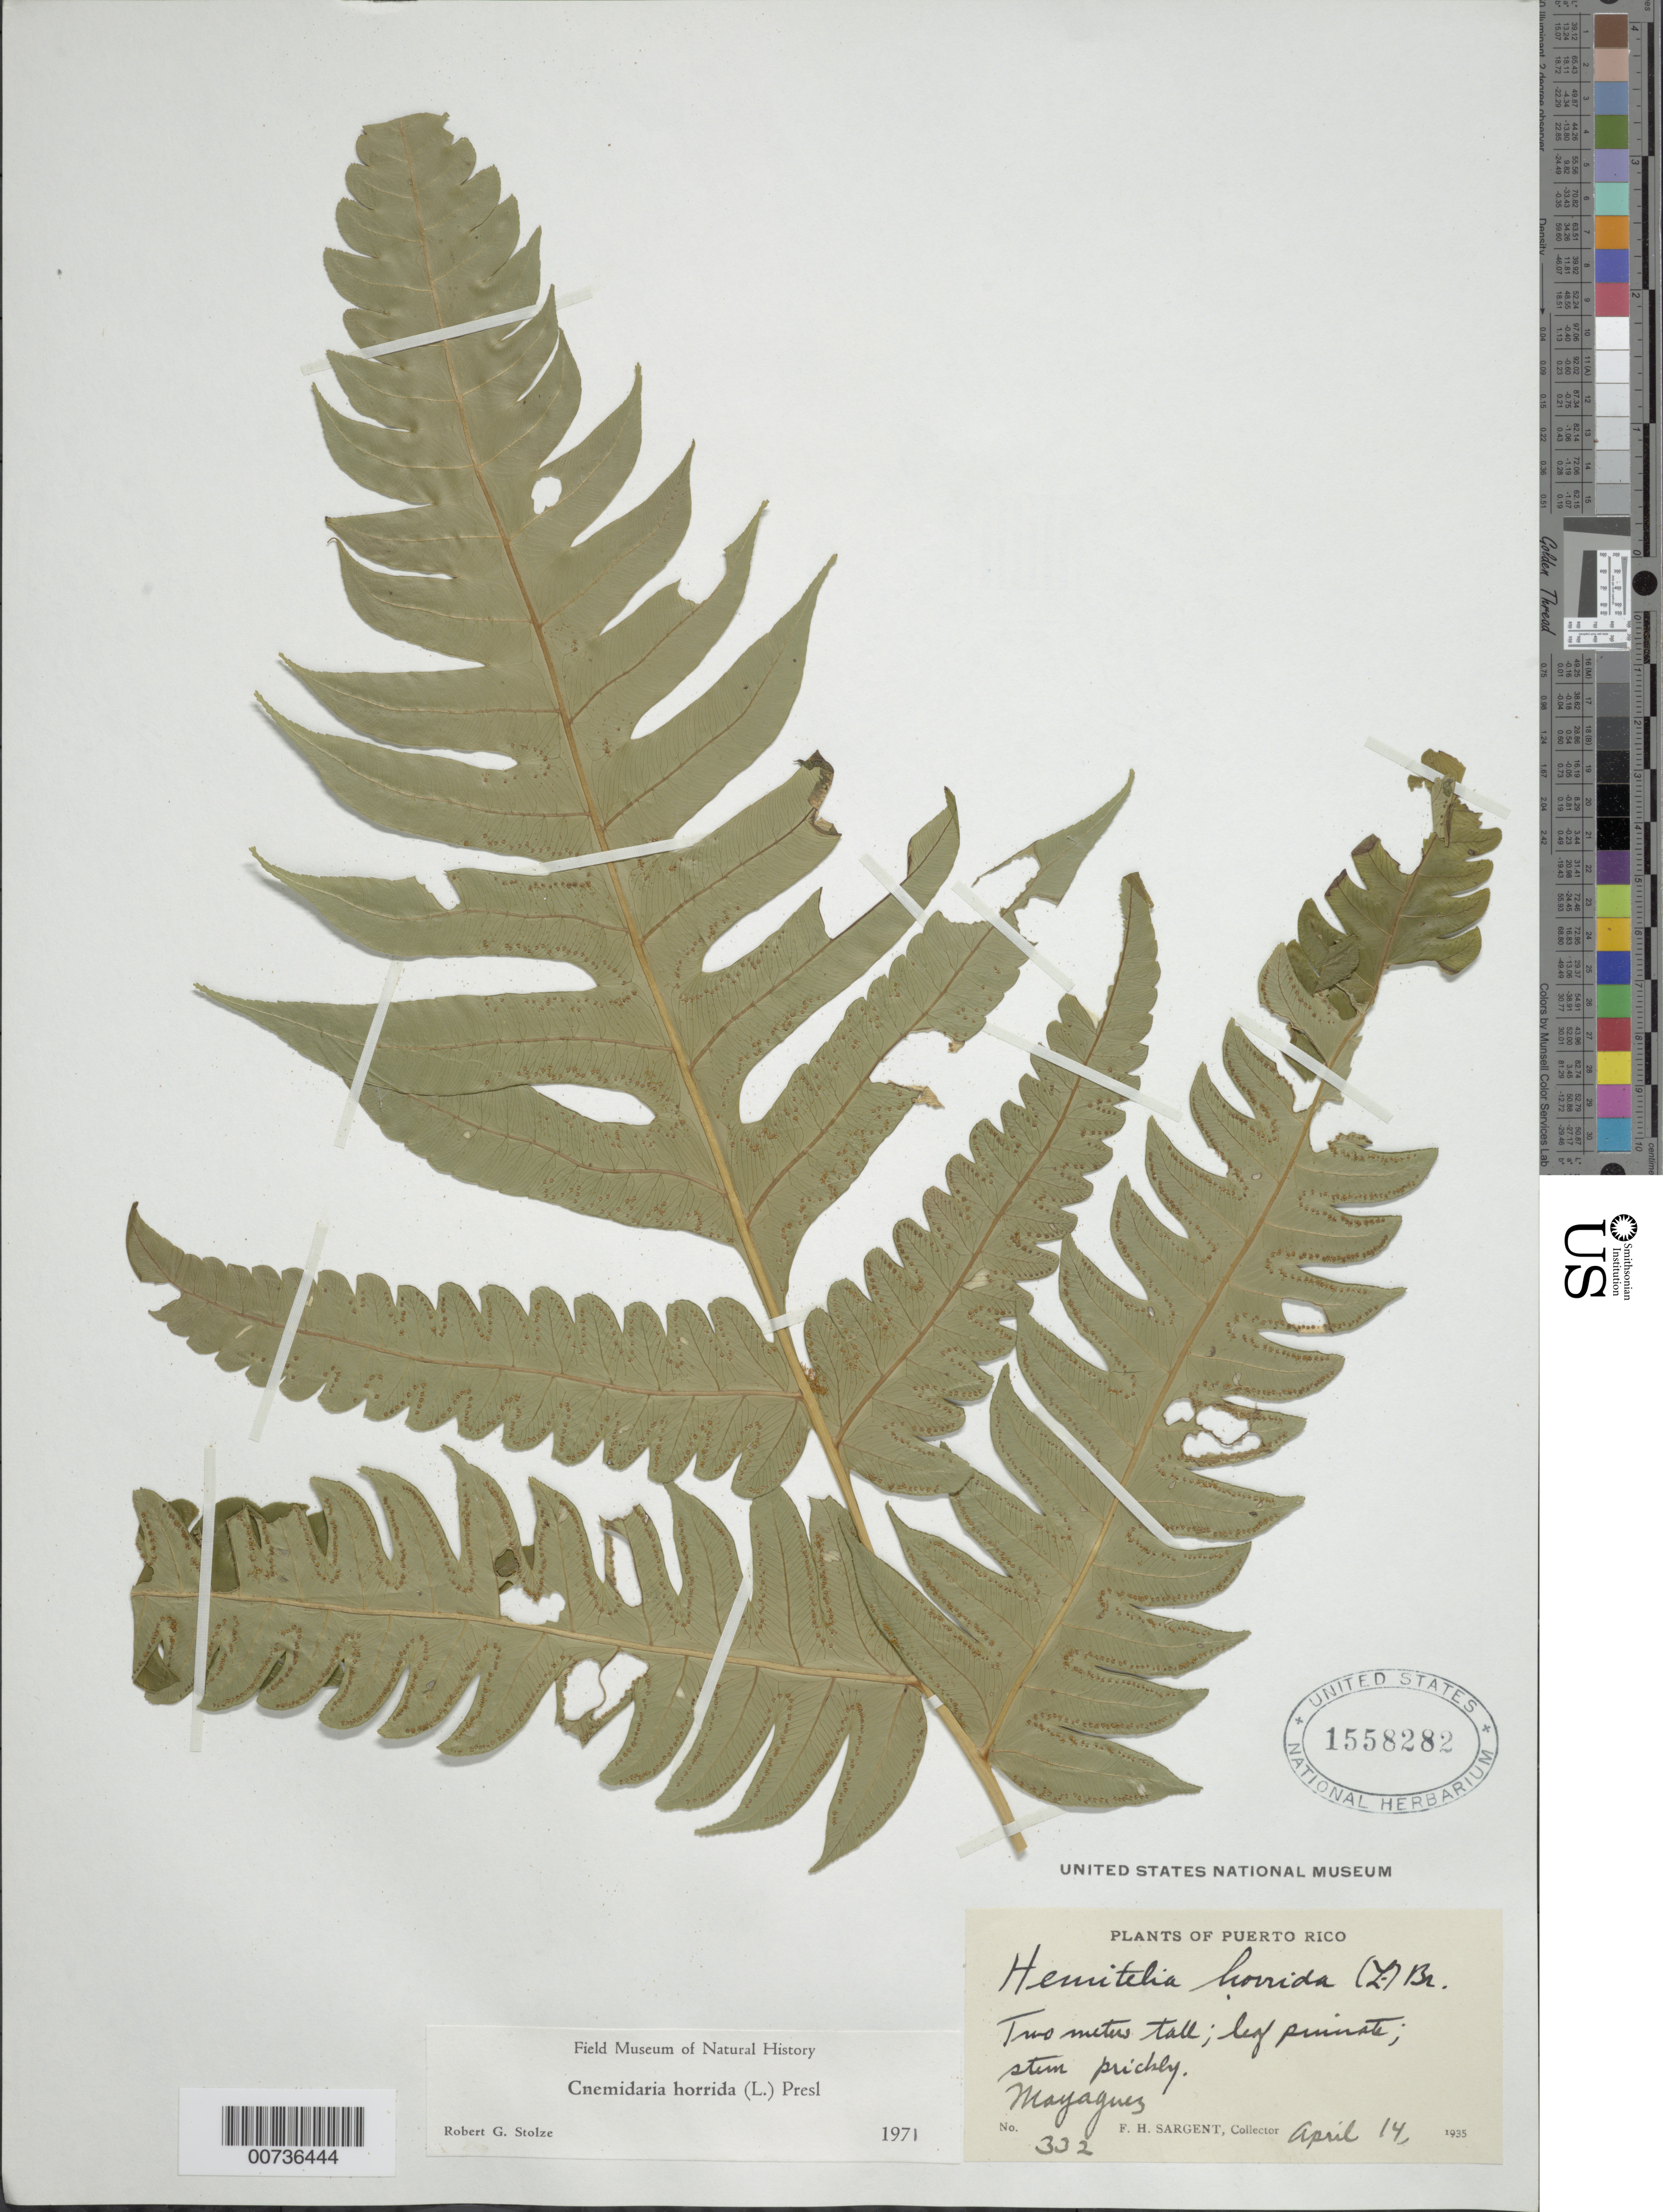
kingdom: Plantae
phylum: Tracheophyta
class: Polypodiopsida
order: Cyatheales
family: Cyatheaceae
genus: Cyathea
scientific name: Cyathea horrida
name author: (L.) Sm.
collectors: F. H. Sargent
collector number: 332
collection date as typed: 14 Apr 1935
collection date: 1935-04-14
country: Puerto Rico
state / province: Mayagüez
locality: Mayaguez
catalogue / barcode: US 1558282